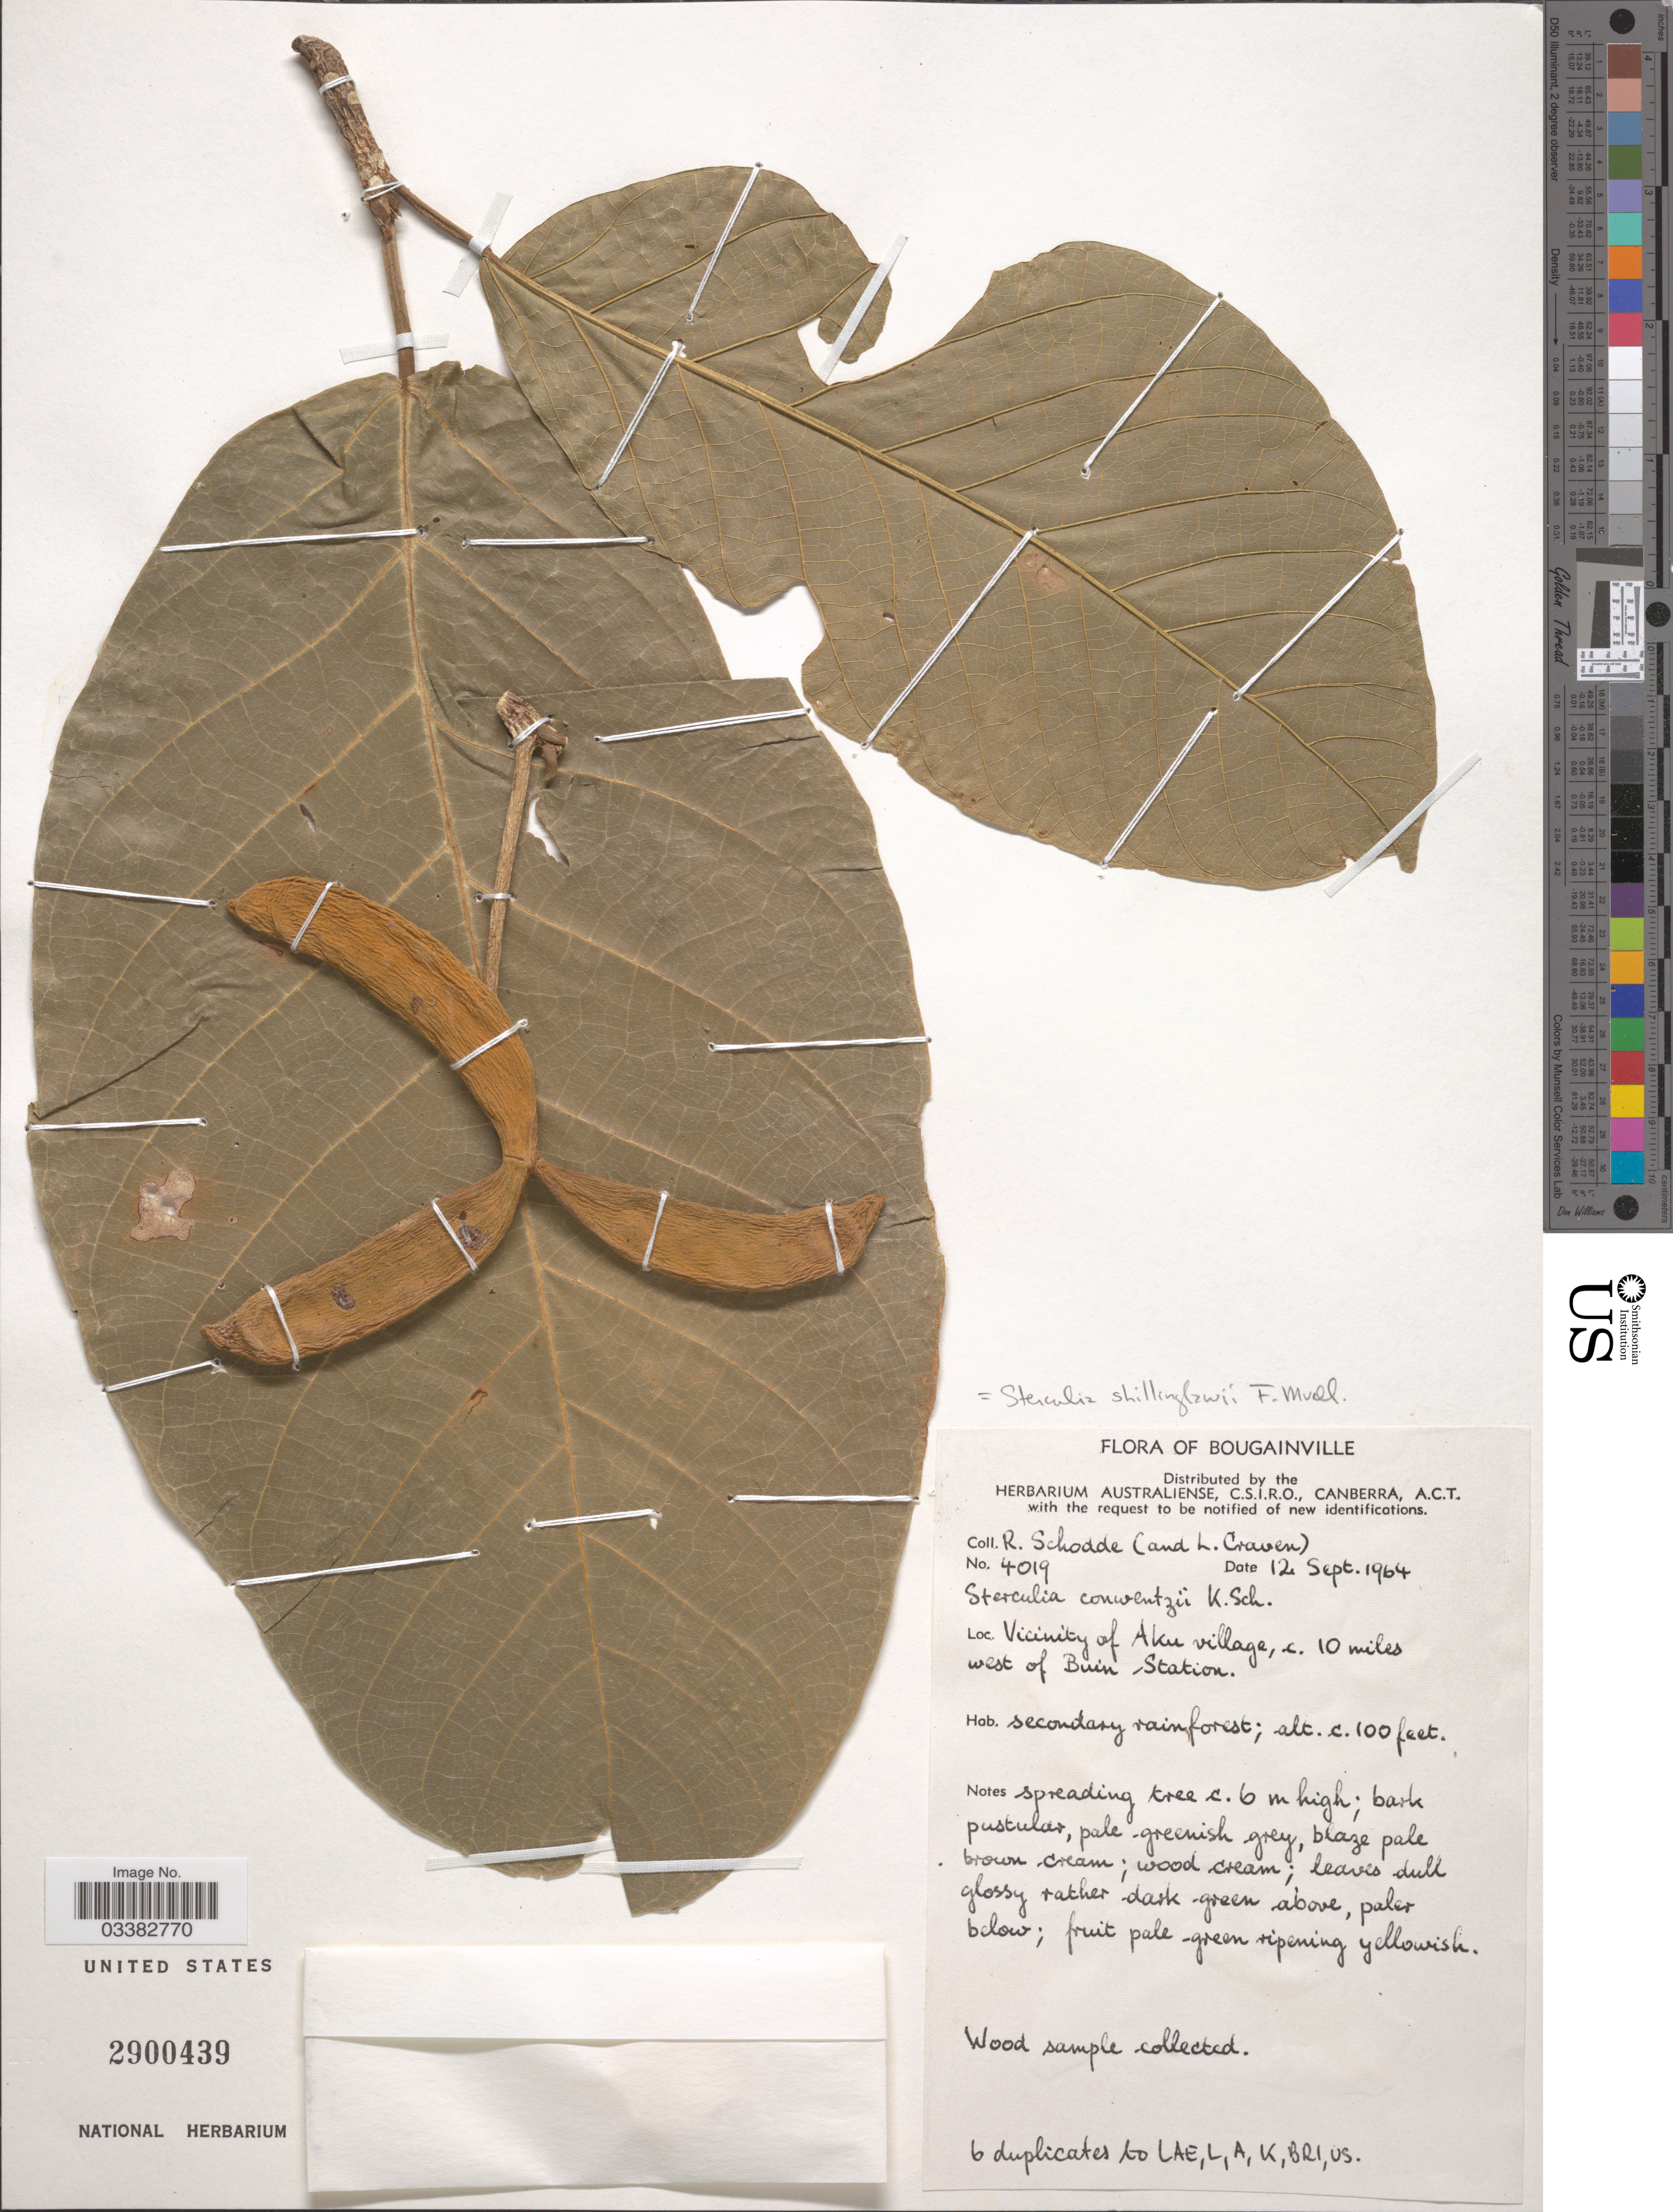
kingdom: Plantae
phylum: Tracheophyta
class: Magnoliopsida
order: Malvales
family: Malvaceae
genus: Sterculia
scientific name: Sterculia shillinglawii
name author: F. Muell.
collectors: R. Schodde & L. A. Craven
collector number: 4019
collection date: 1964-09-12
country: Papua New Guinea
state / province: Bougainville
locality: Bougainville. Vicinity of Aku village, c. 10 miles west of Buin Station.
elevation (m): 30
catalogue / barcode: US 2900439